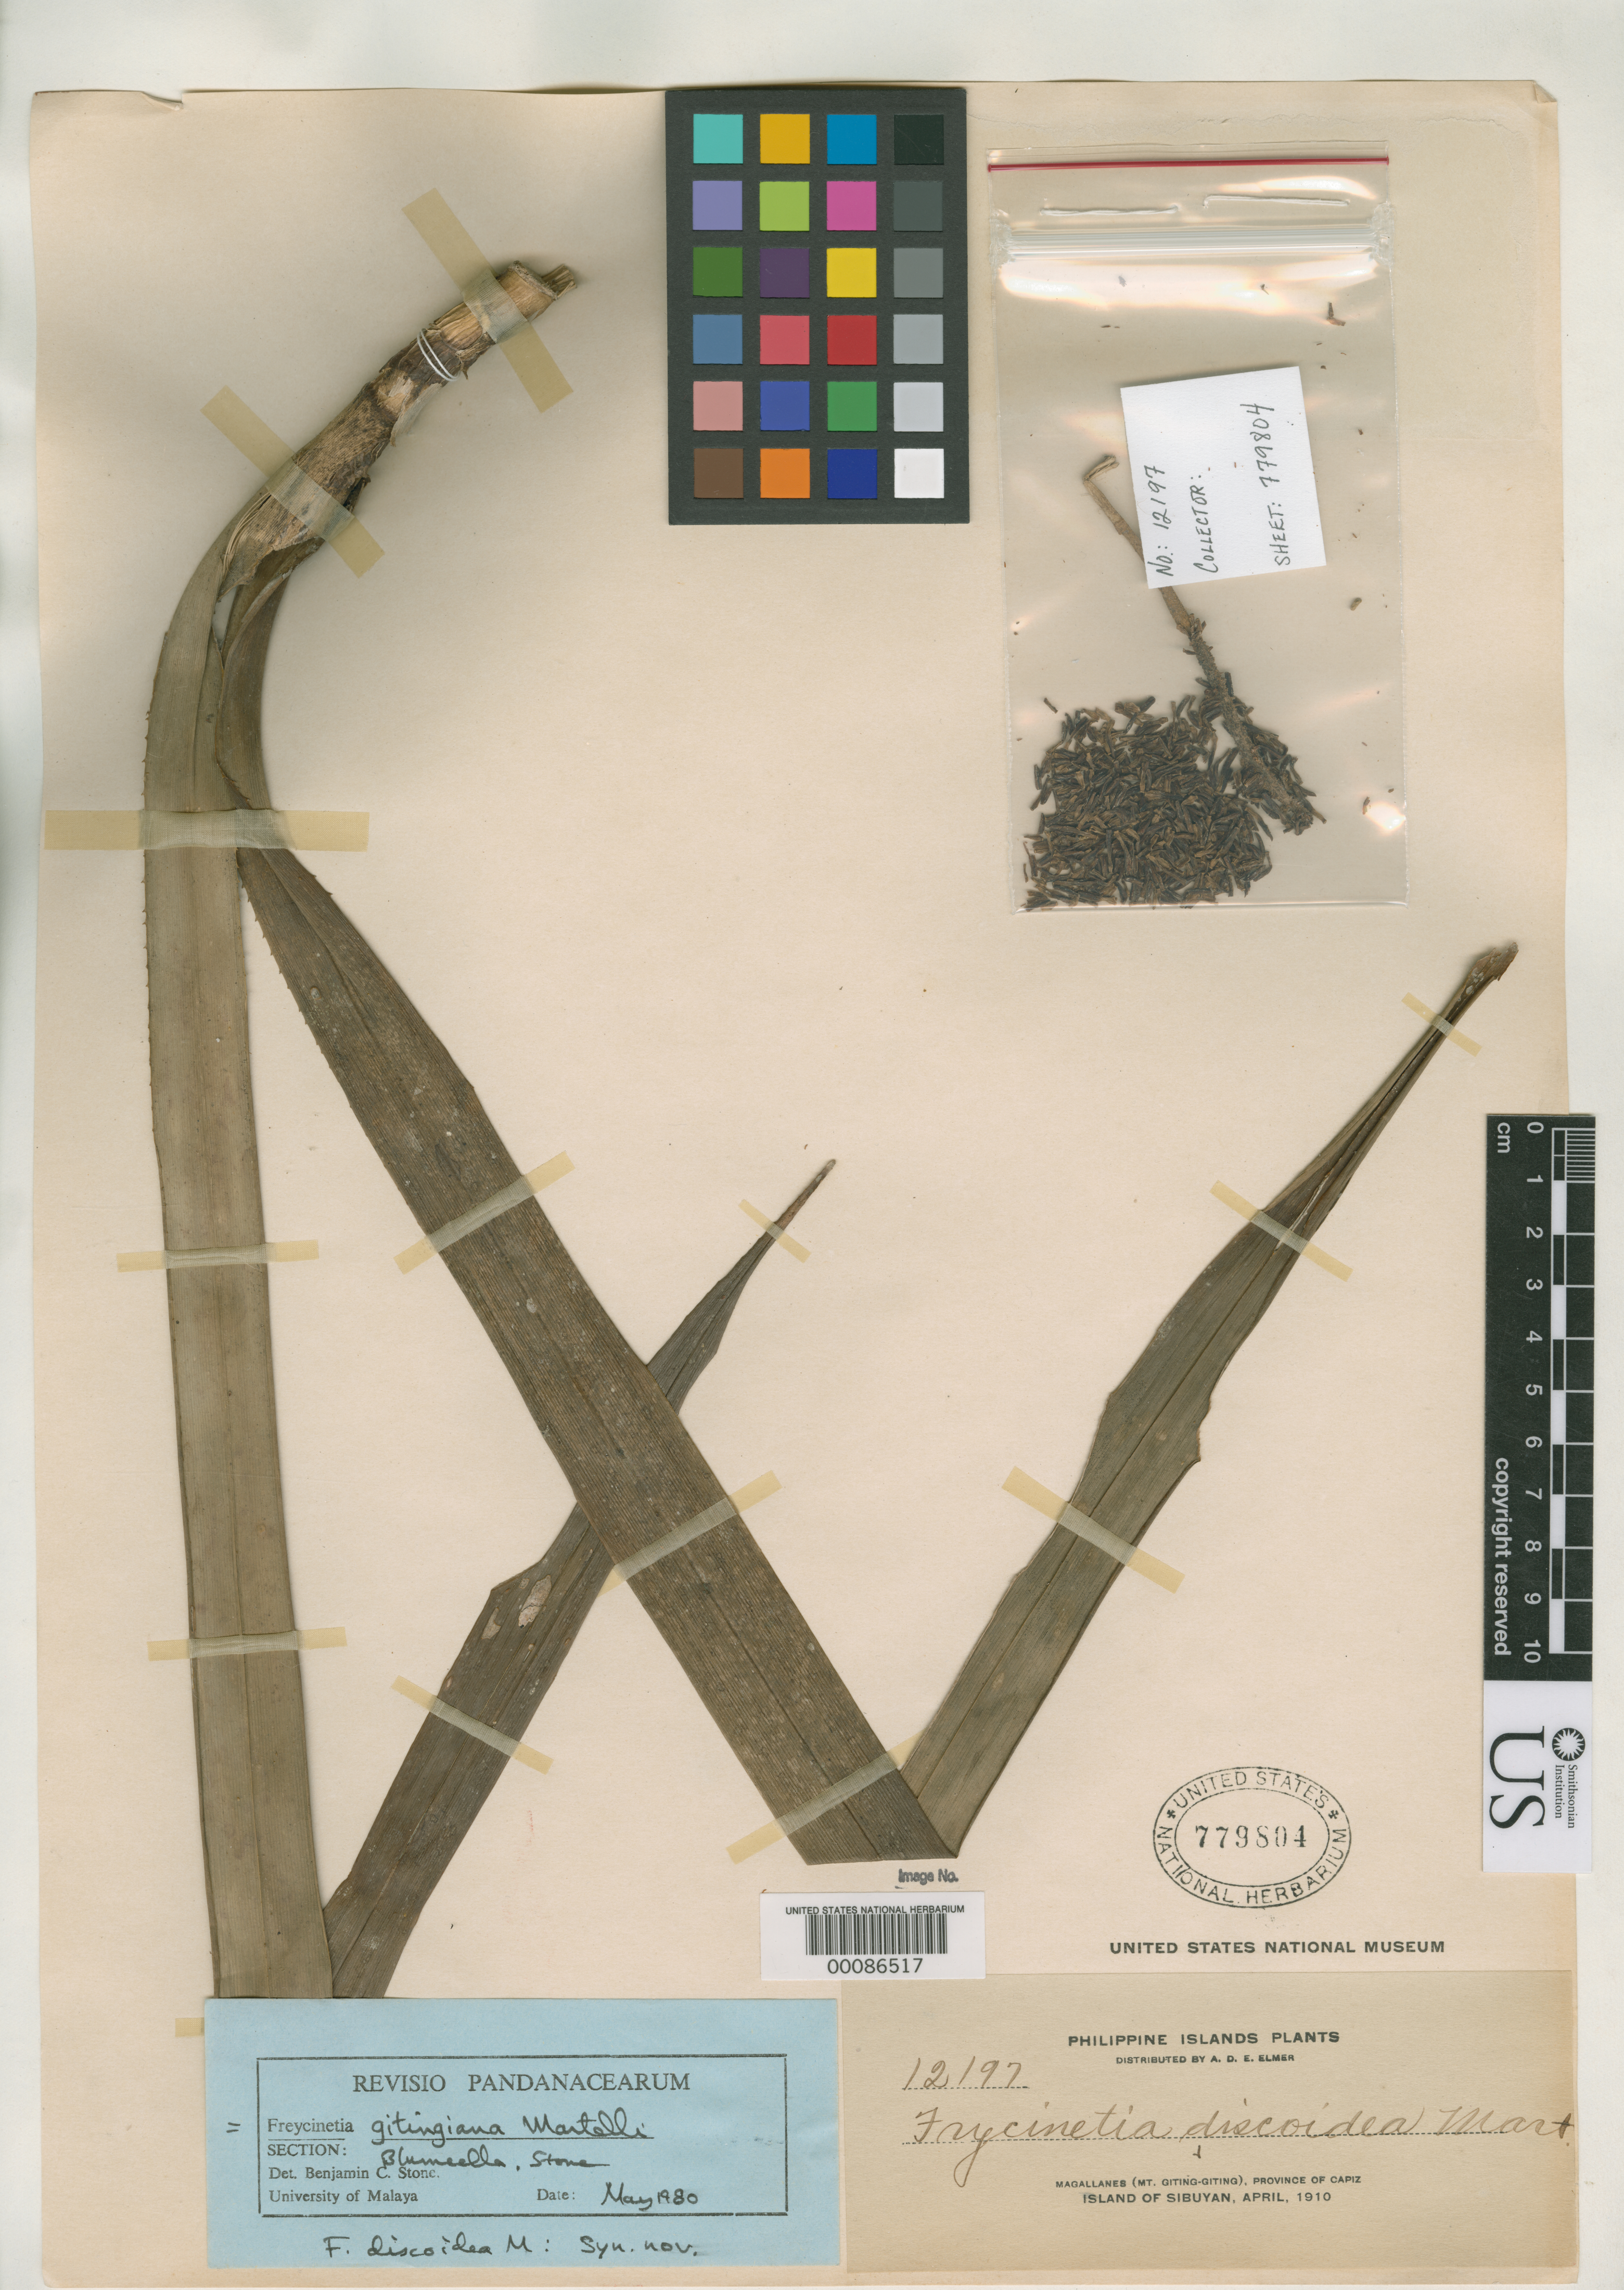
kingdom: Plantae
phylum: Tracheophyta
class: Liliopsida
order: Pandanales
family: Pandanaceae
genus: Freycinetia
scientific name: Freycinetia discoidea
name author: Martelli in Elmer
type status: Isotype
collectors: A. D. E. Elmer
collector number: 12197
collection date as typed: Apr 1910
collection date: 1910-04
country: Philippines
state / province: Mimaropa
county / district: Romblon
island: Sibuyan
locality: Magallanes, Mount Giting-Giting.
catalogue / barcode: US 779804